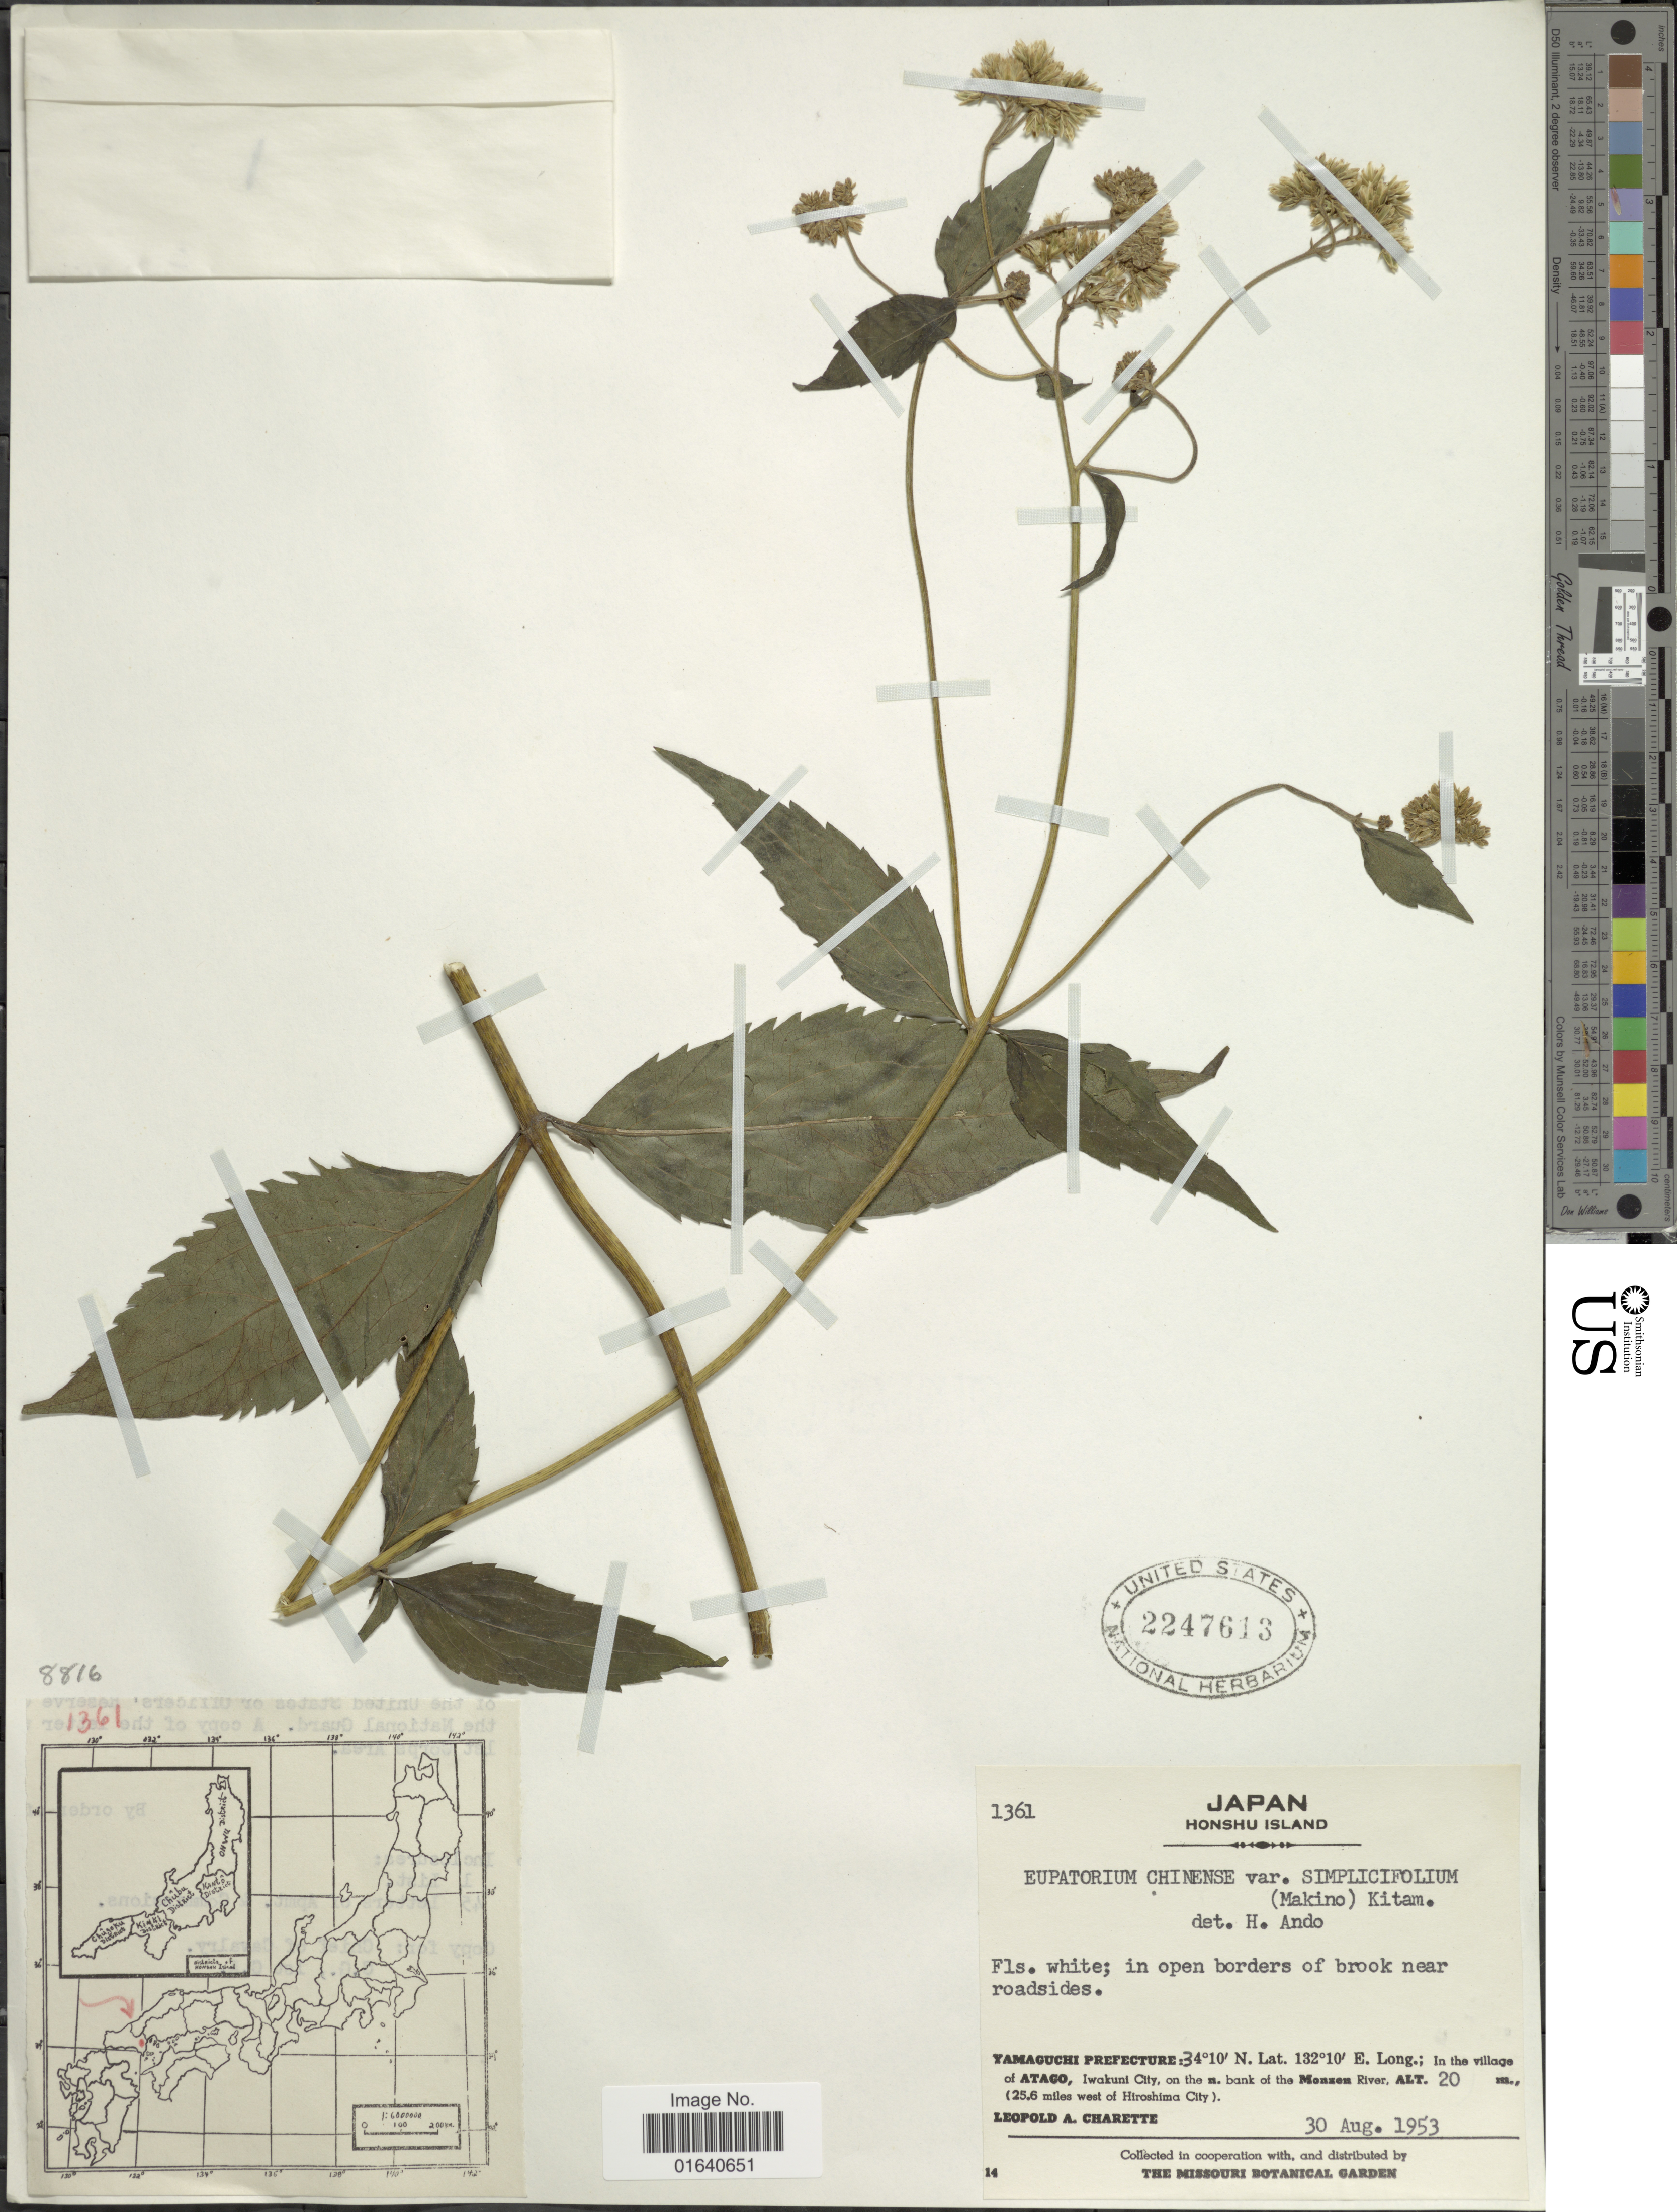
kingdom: Plantae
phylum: Tracheophyta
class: Magnoliopsida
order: Asterales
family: Asteraceae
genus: Eupatorium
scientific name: Eupatorium chinense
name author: L.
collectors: L. A. Charette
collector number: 1361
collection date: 1953-08-30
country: Japan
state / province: Hirosima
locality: Honshu Island, yamaguchi Prefecture; in the village of Atago, Iwakuni City, on the n. bank of the Monzen River (25.6 miles west of Hiroshima City)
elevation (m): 20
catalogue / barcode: US 2247613